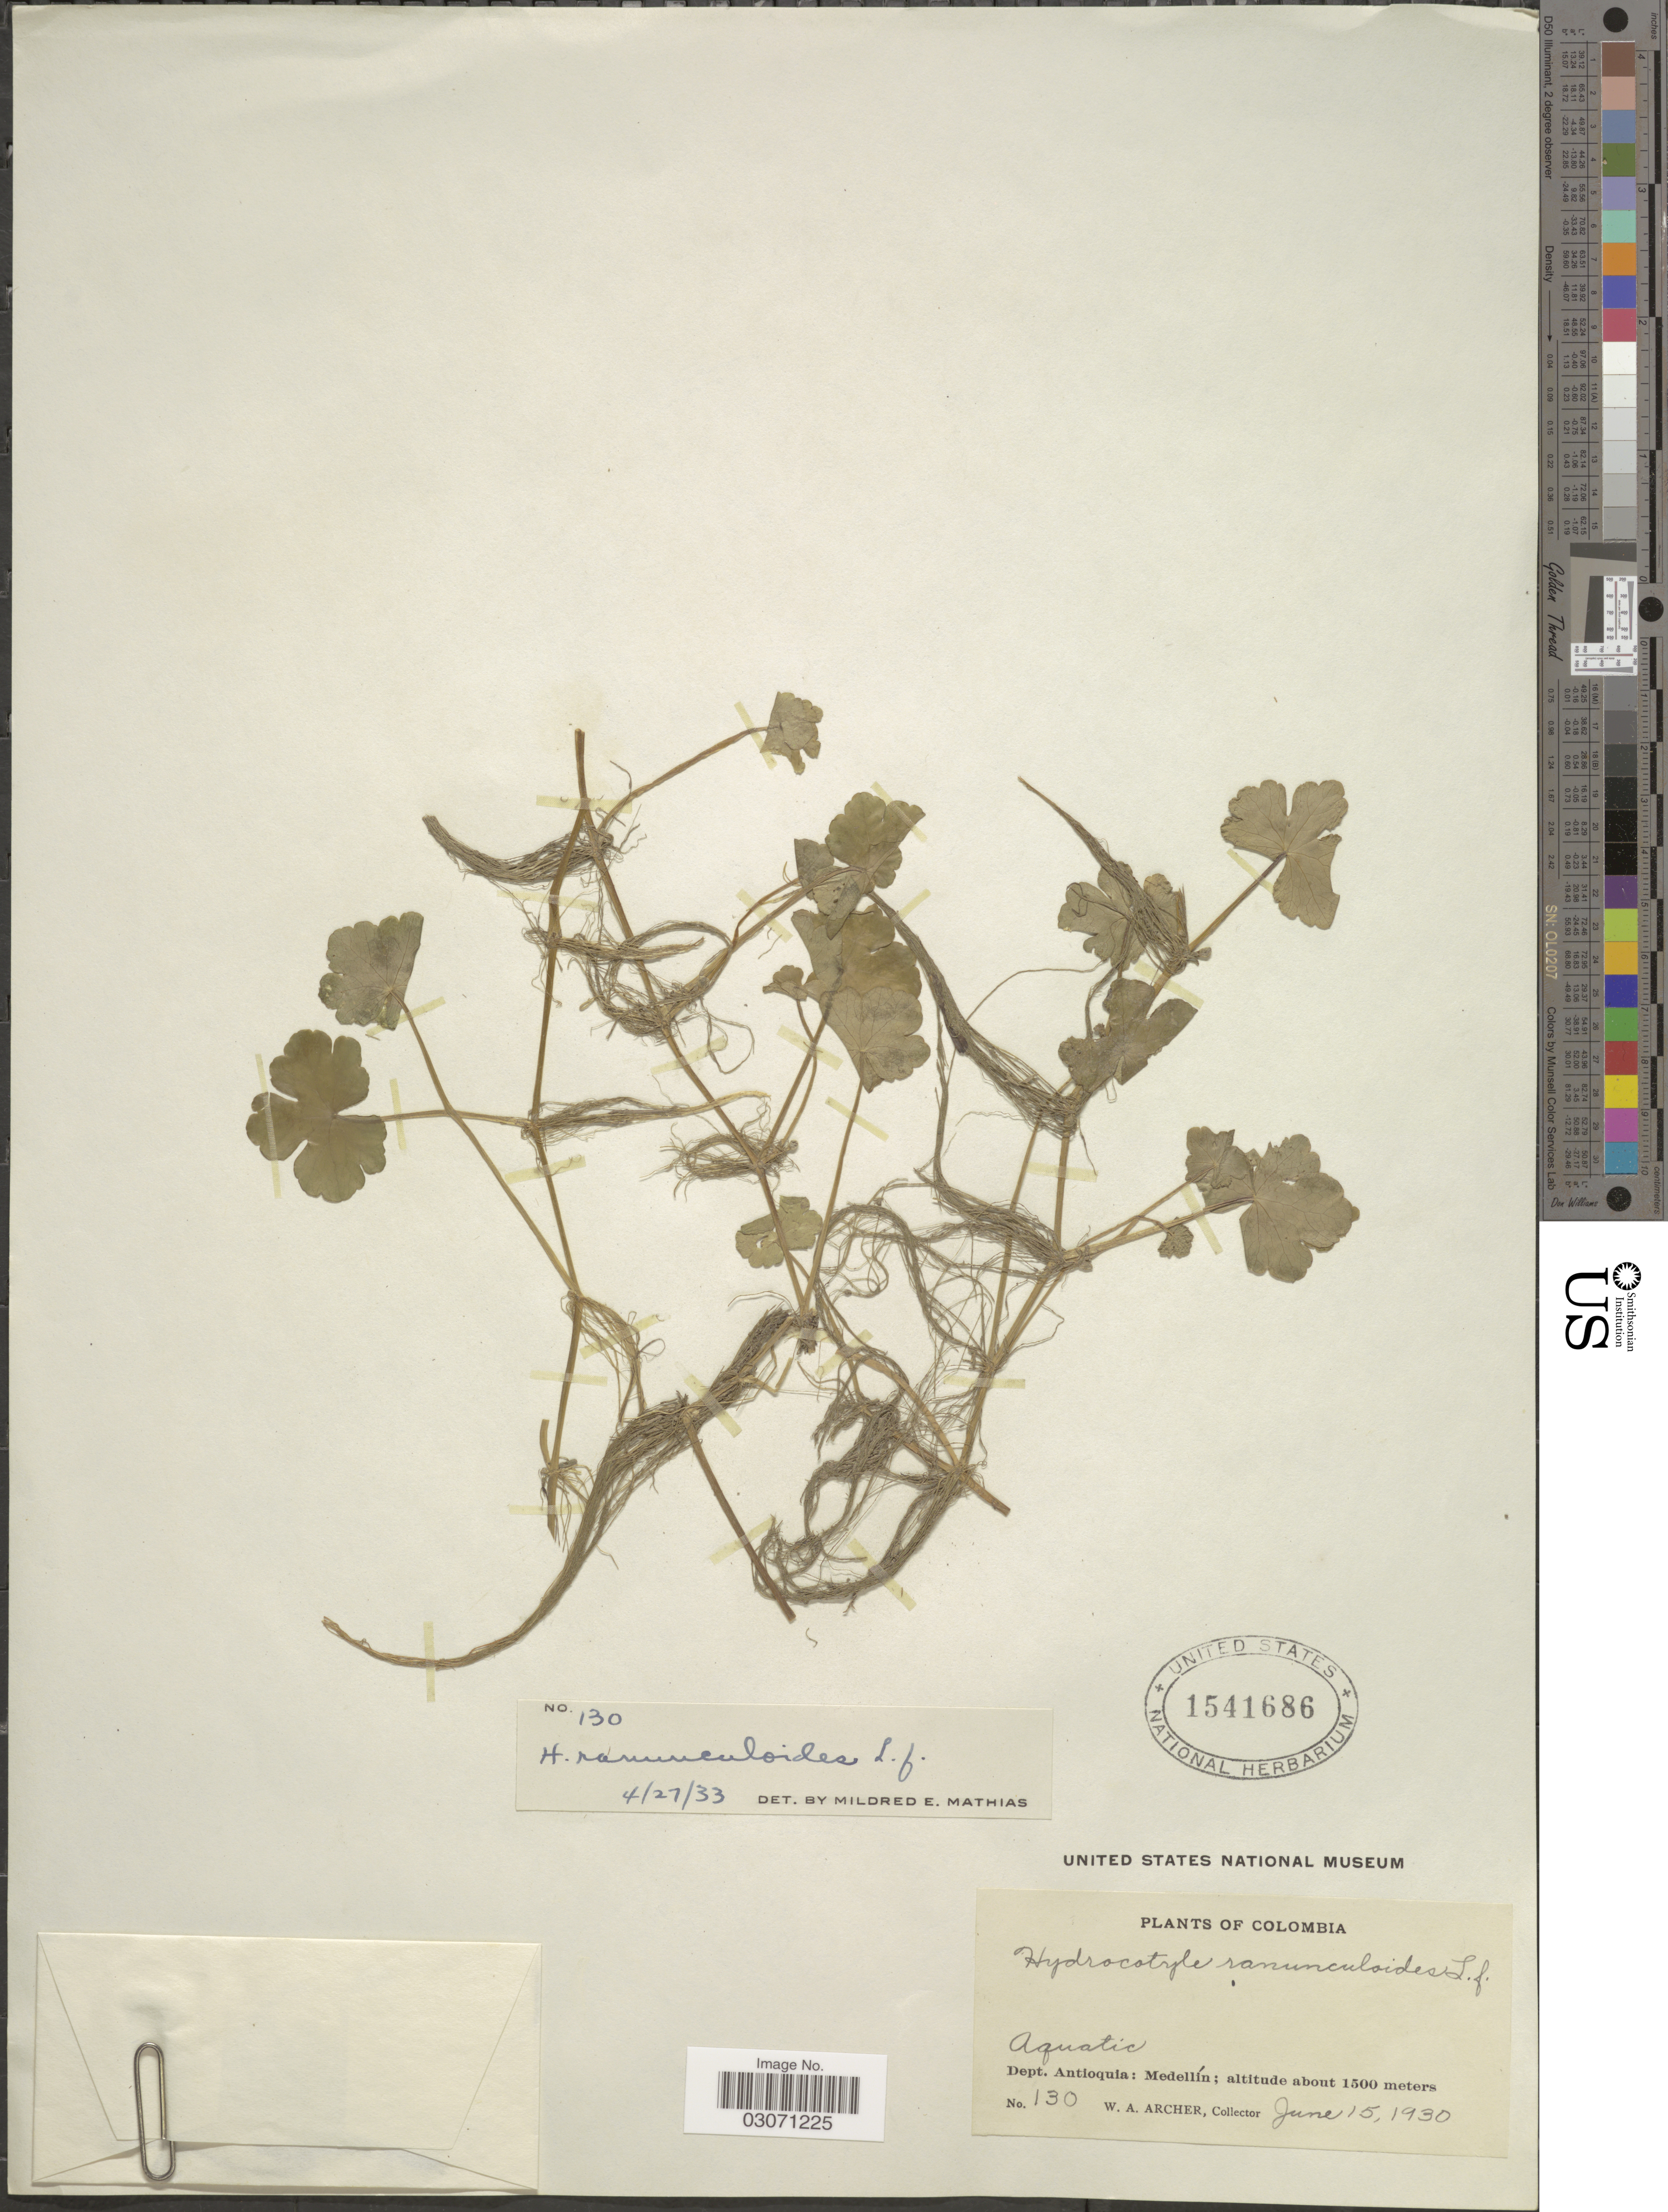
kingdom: Plantae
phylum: Tracheophyta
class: Magnoliopsida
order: Apiales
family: Araliaceae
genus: Hydrocotyle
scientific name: Hydrocotyle ranunculoides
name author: L. f.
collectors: W. Archer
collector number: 130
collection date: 1930-06-15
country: Colombia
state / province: Antioquia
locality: Dept. Antioquia: Medellín.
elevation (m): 1500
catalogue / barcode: US 1541686